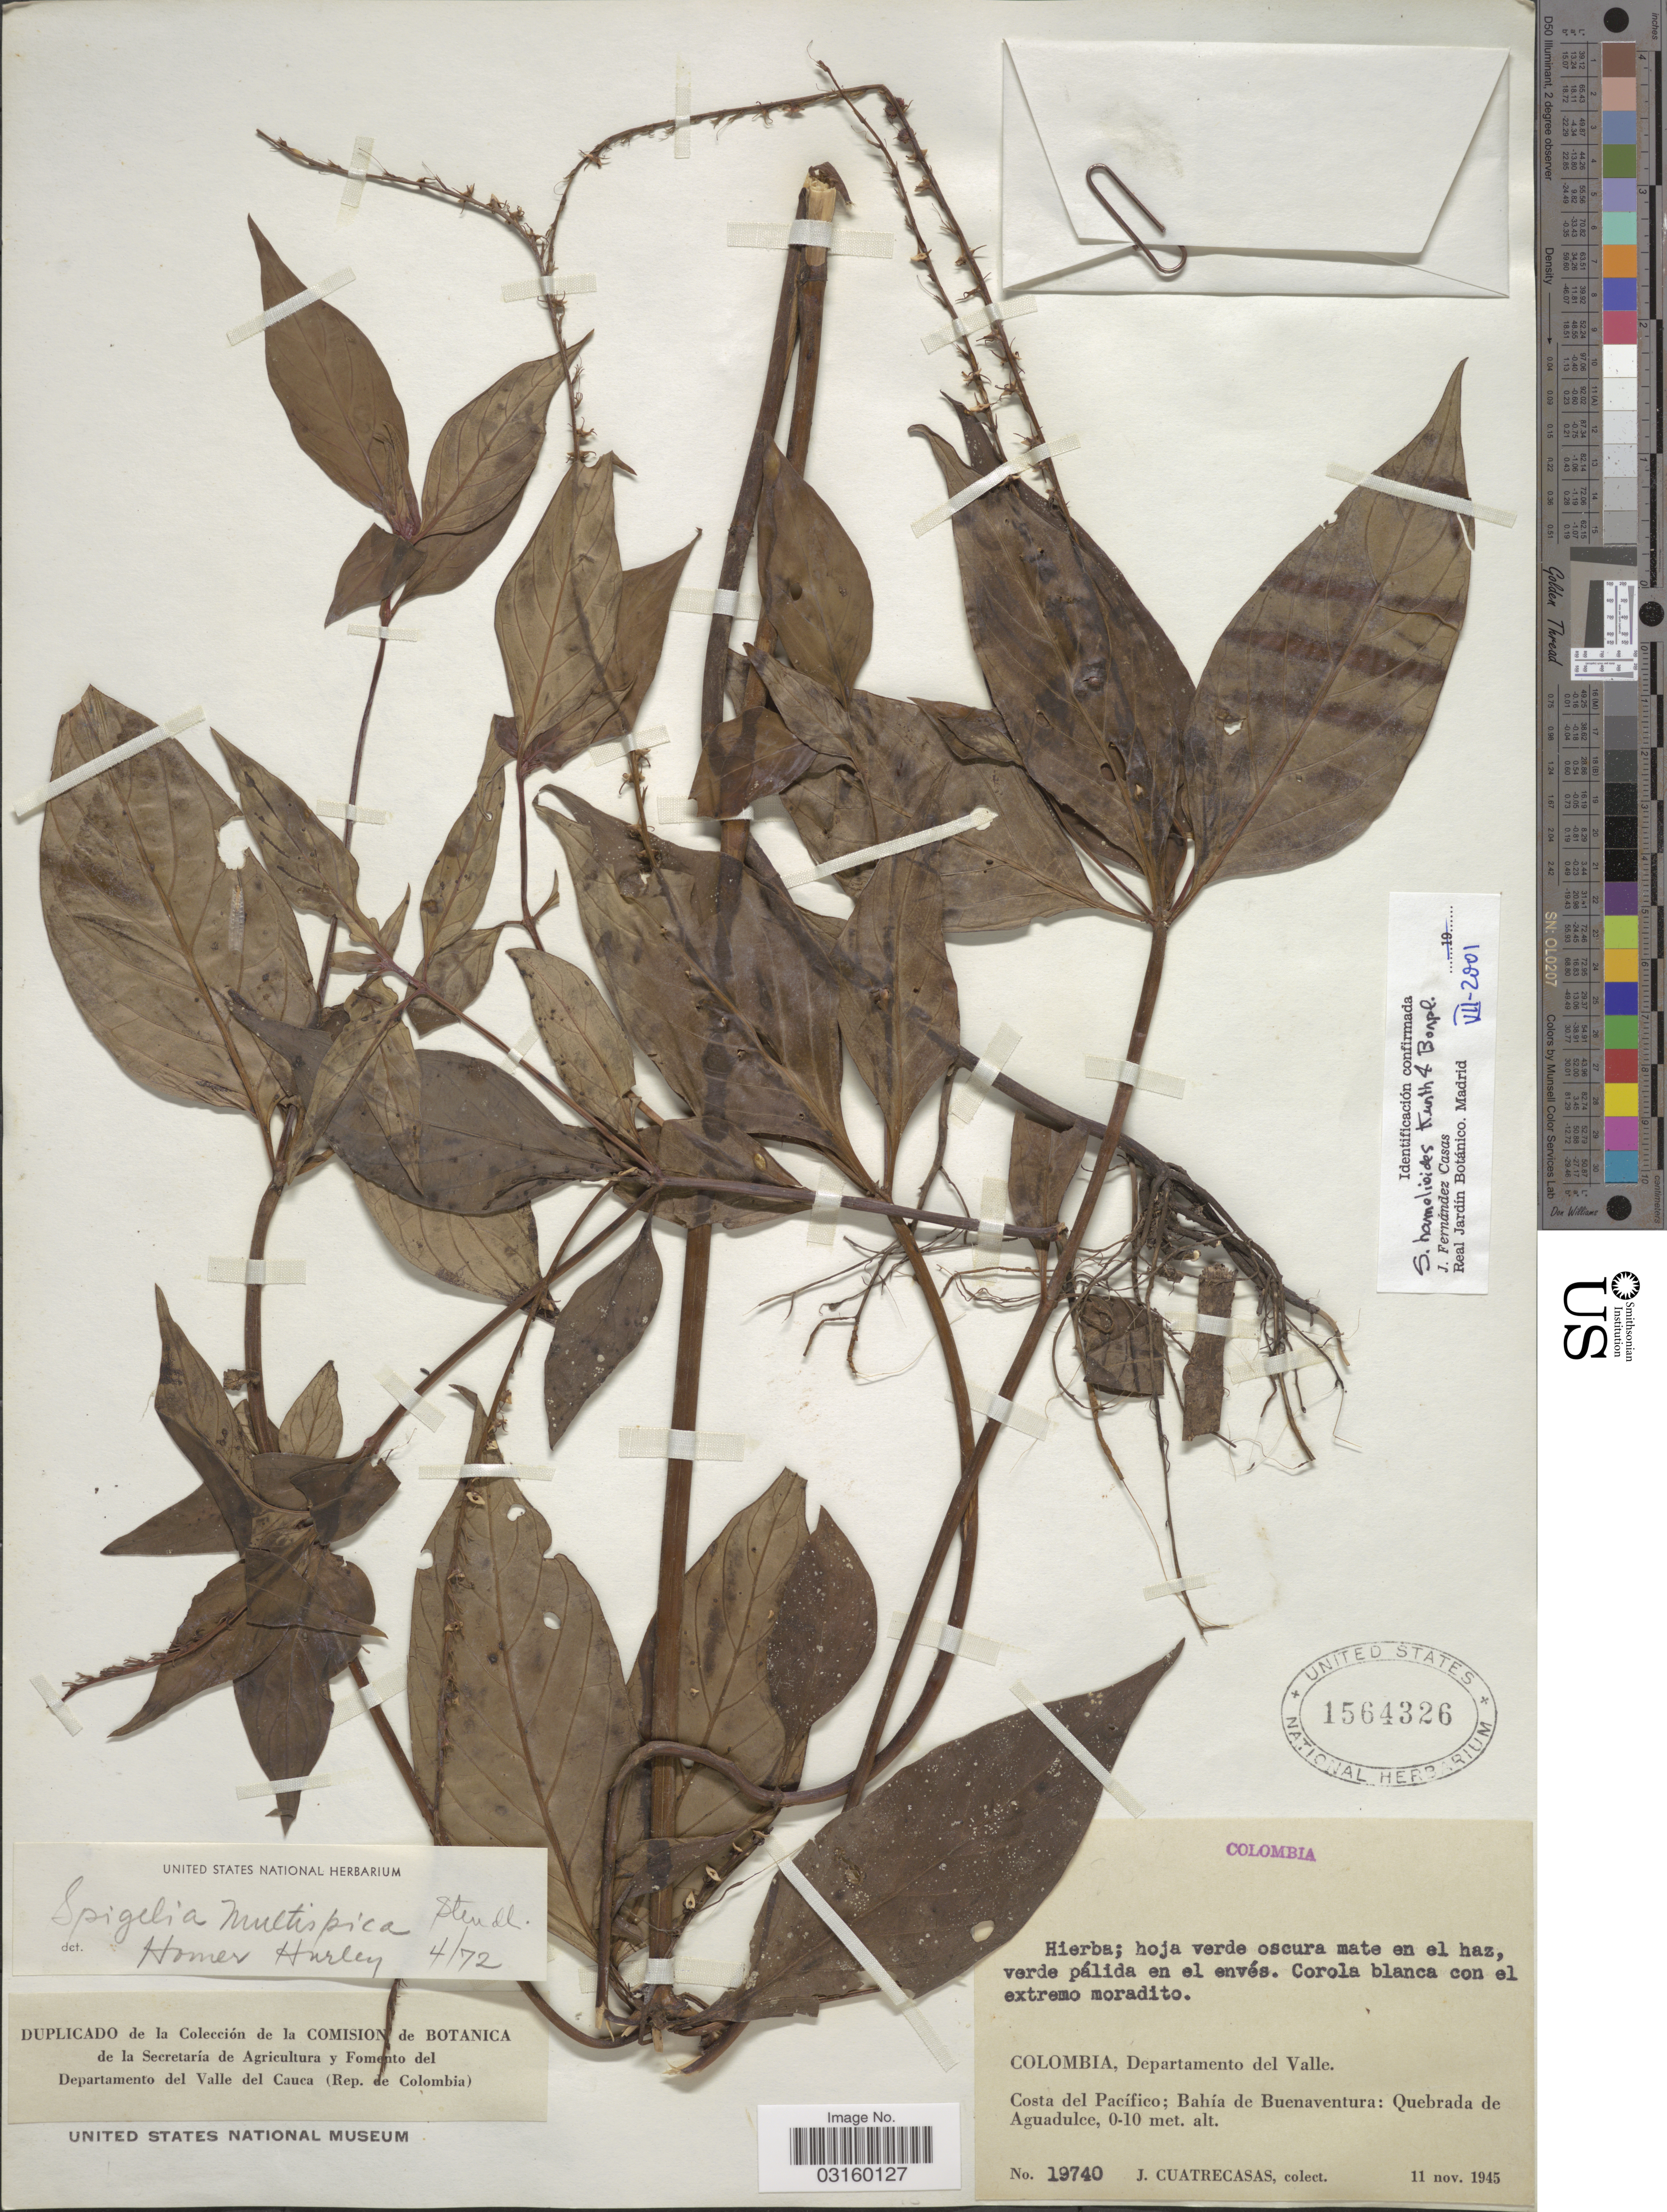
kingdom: Plantae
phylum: Tracheophyta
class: Magnoliopsida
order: Gentianales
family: Loganiaceae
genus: Spigelia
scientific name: Spigelia hamelioides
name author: Kunth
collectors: J. Cuatrecasas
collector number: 19740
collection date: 1945-11-11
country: Colombia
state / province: Valle del Cauca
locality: Departamento del Valle. Costa del Pacífico; Bahía de Buenaventura: Quebrada de Aguadulce.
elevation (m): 0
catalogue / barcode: US 1564326